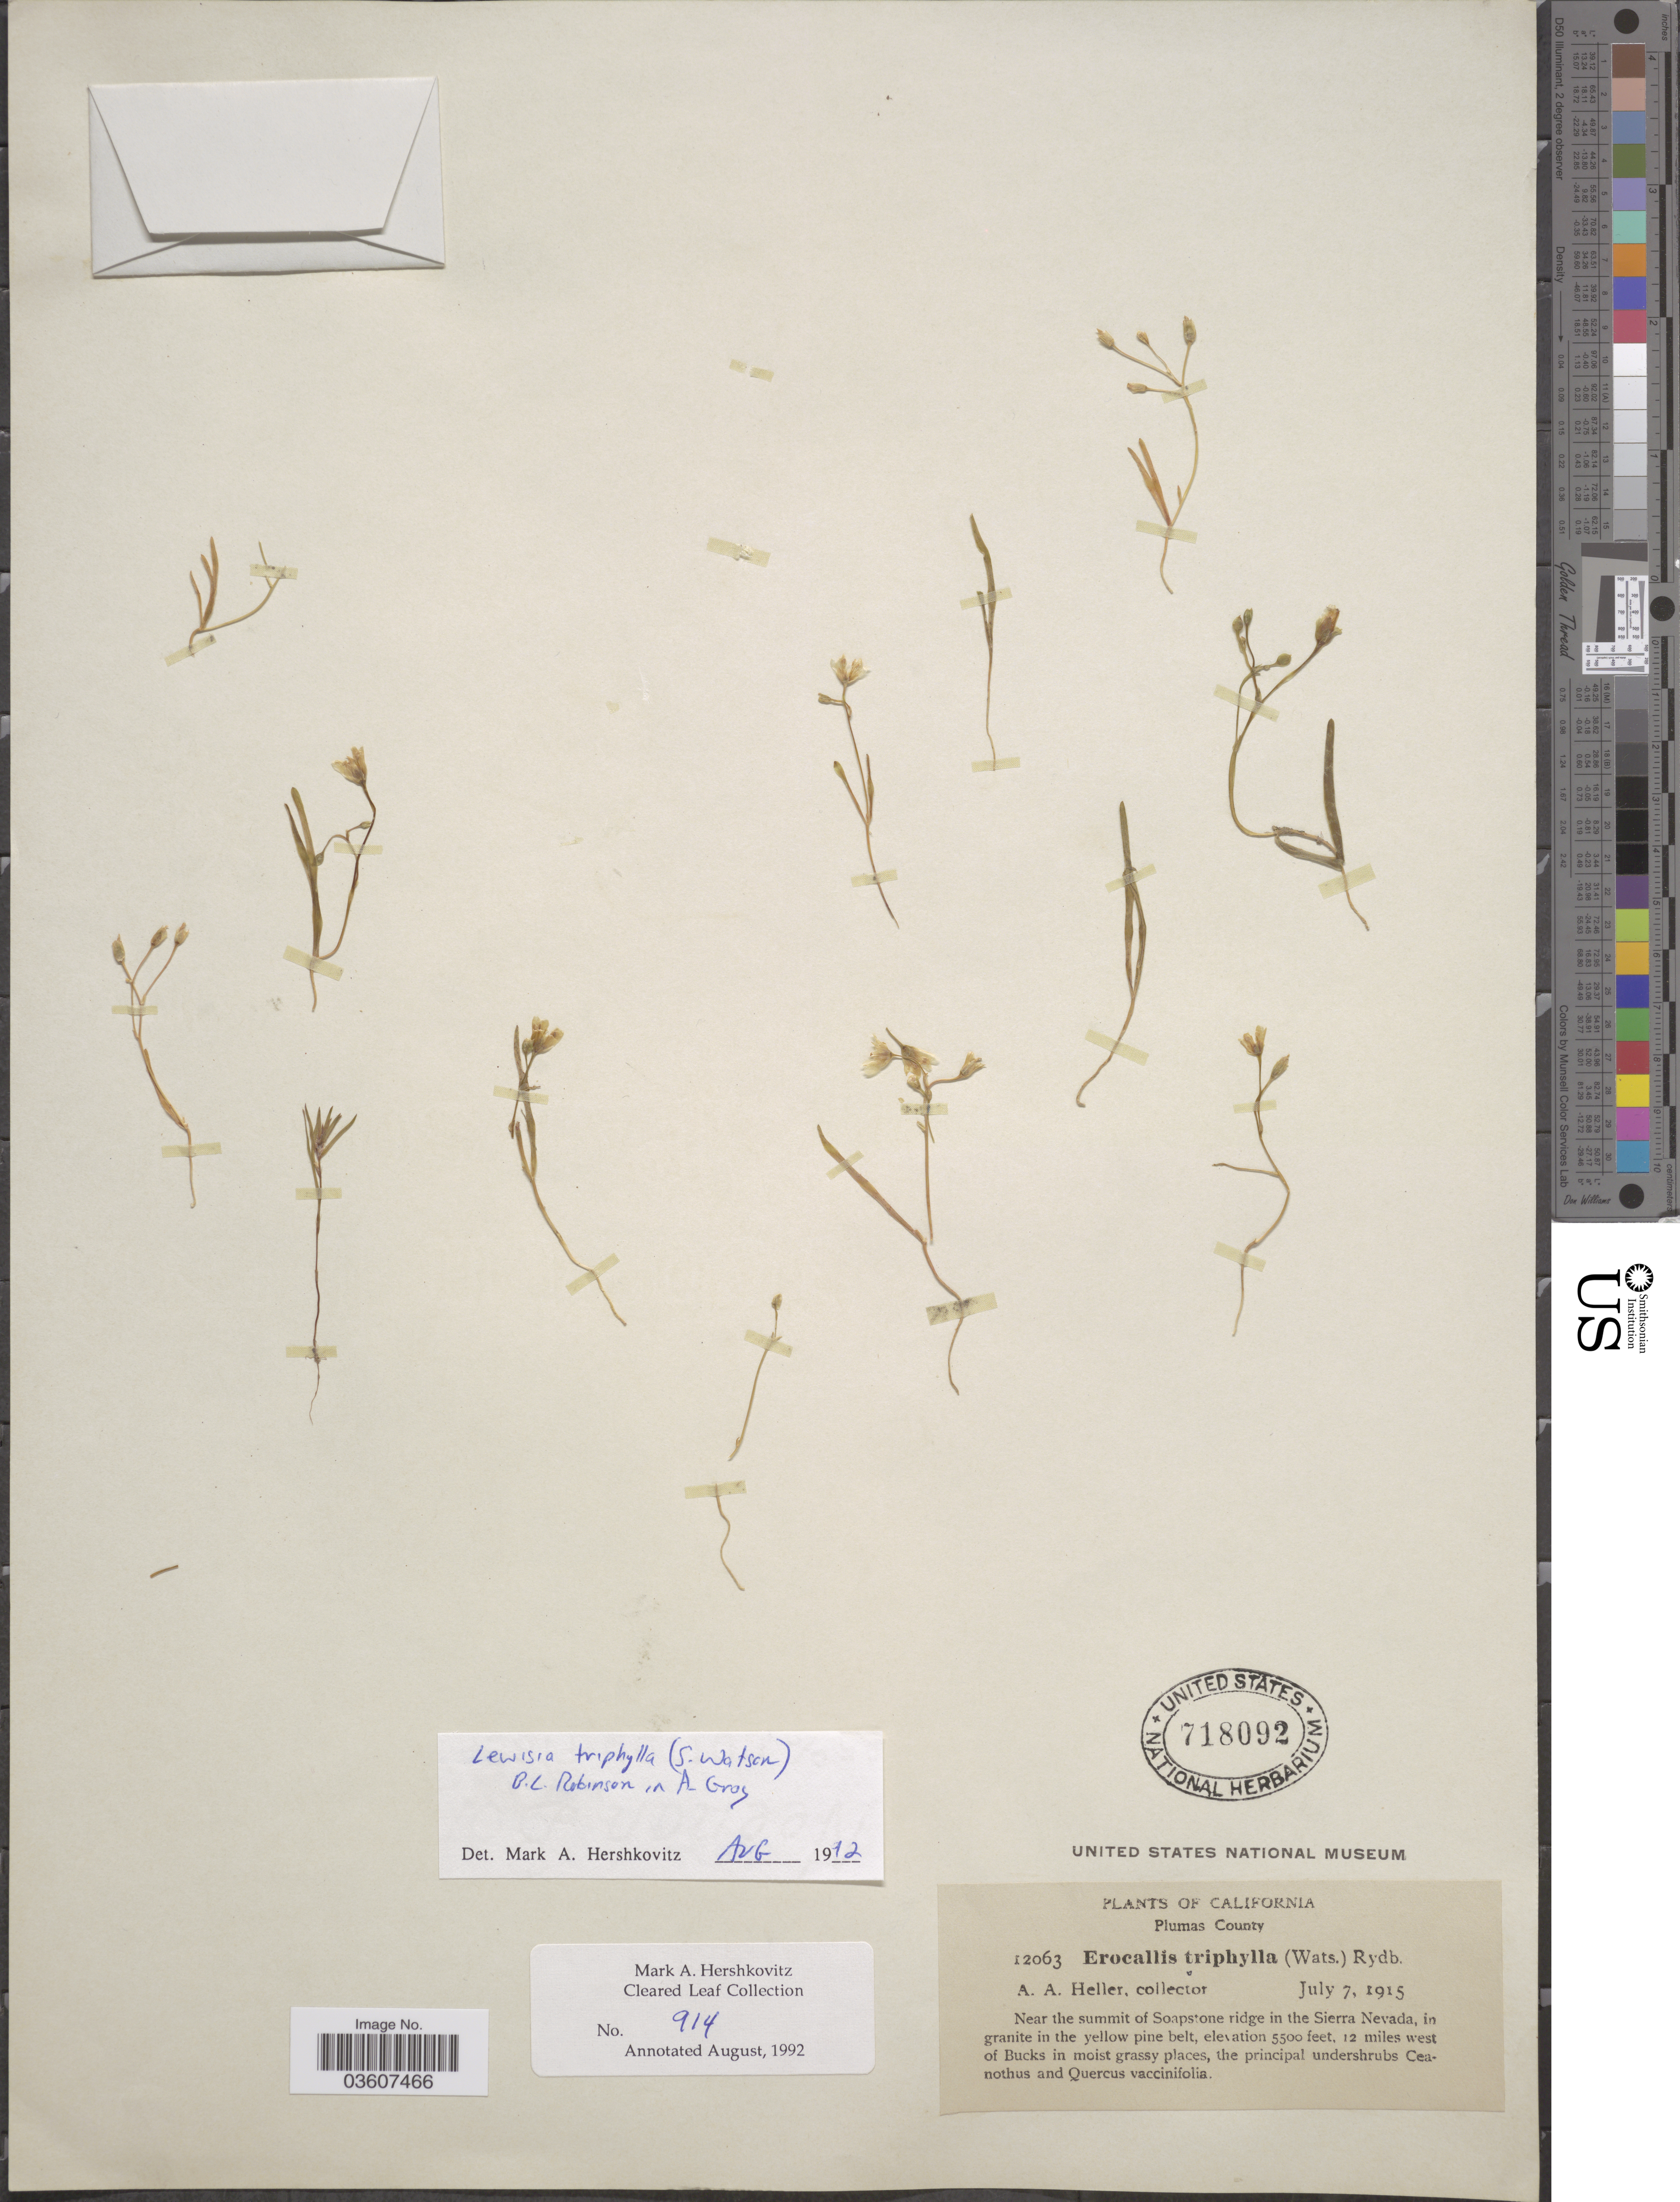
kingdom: Plantae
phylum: Tracheophyta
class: Magnoliopsida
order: Caryophyllales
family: Montiaceae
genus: Erocallis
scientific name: Erocallis triphylla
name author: (S. Watson) Rydb.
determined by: Strong, Mark T., (BOT), Smithsonian Institution - National Museum of Natural History (UNITED STATES)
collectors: A. A. Heller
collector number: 12063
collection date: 1915-07-07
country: United States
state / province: California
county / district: Plumas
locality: Plumas County. Near the summit of Soapstone ridge in the Sierra Nevada, in granite in the yellow pine belt, 12 miles west of Bucks.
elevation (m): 1676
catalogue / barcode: US 718092